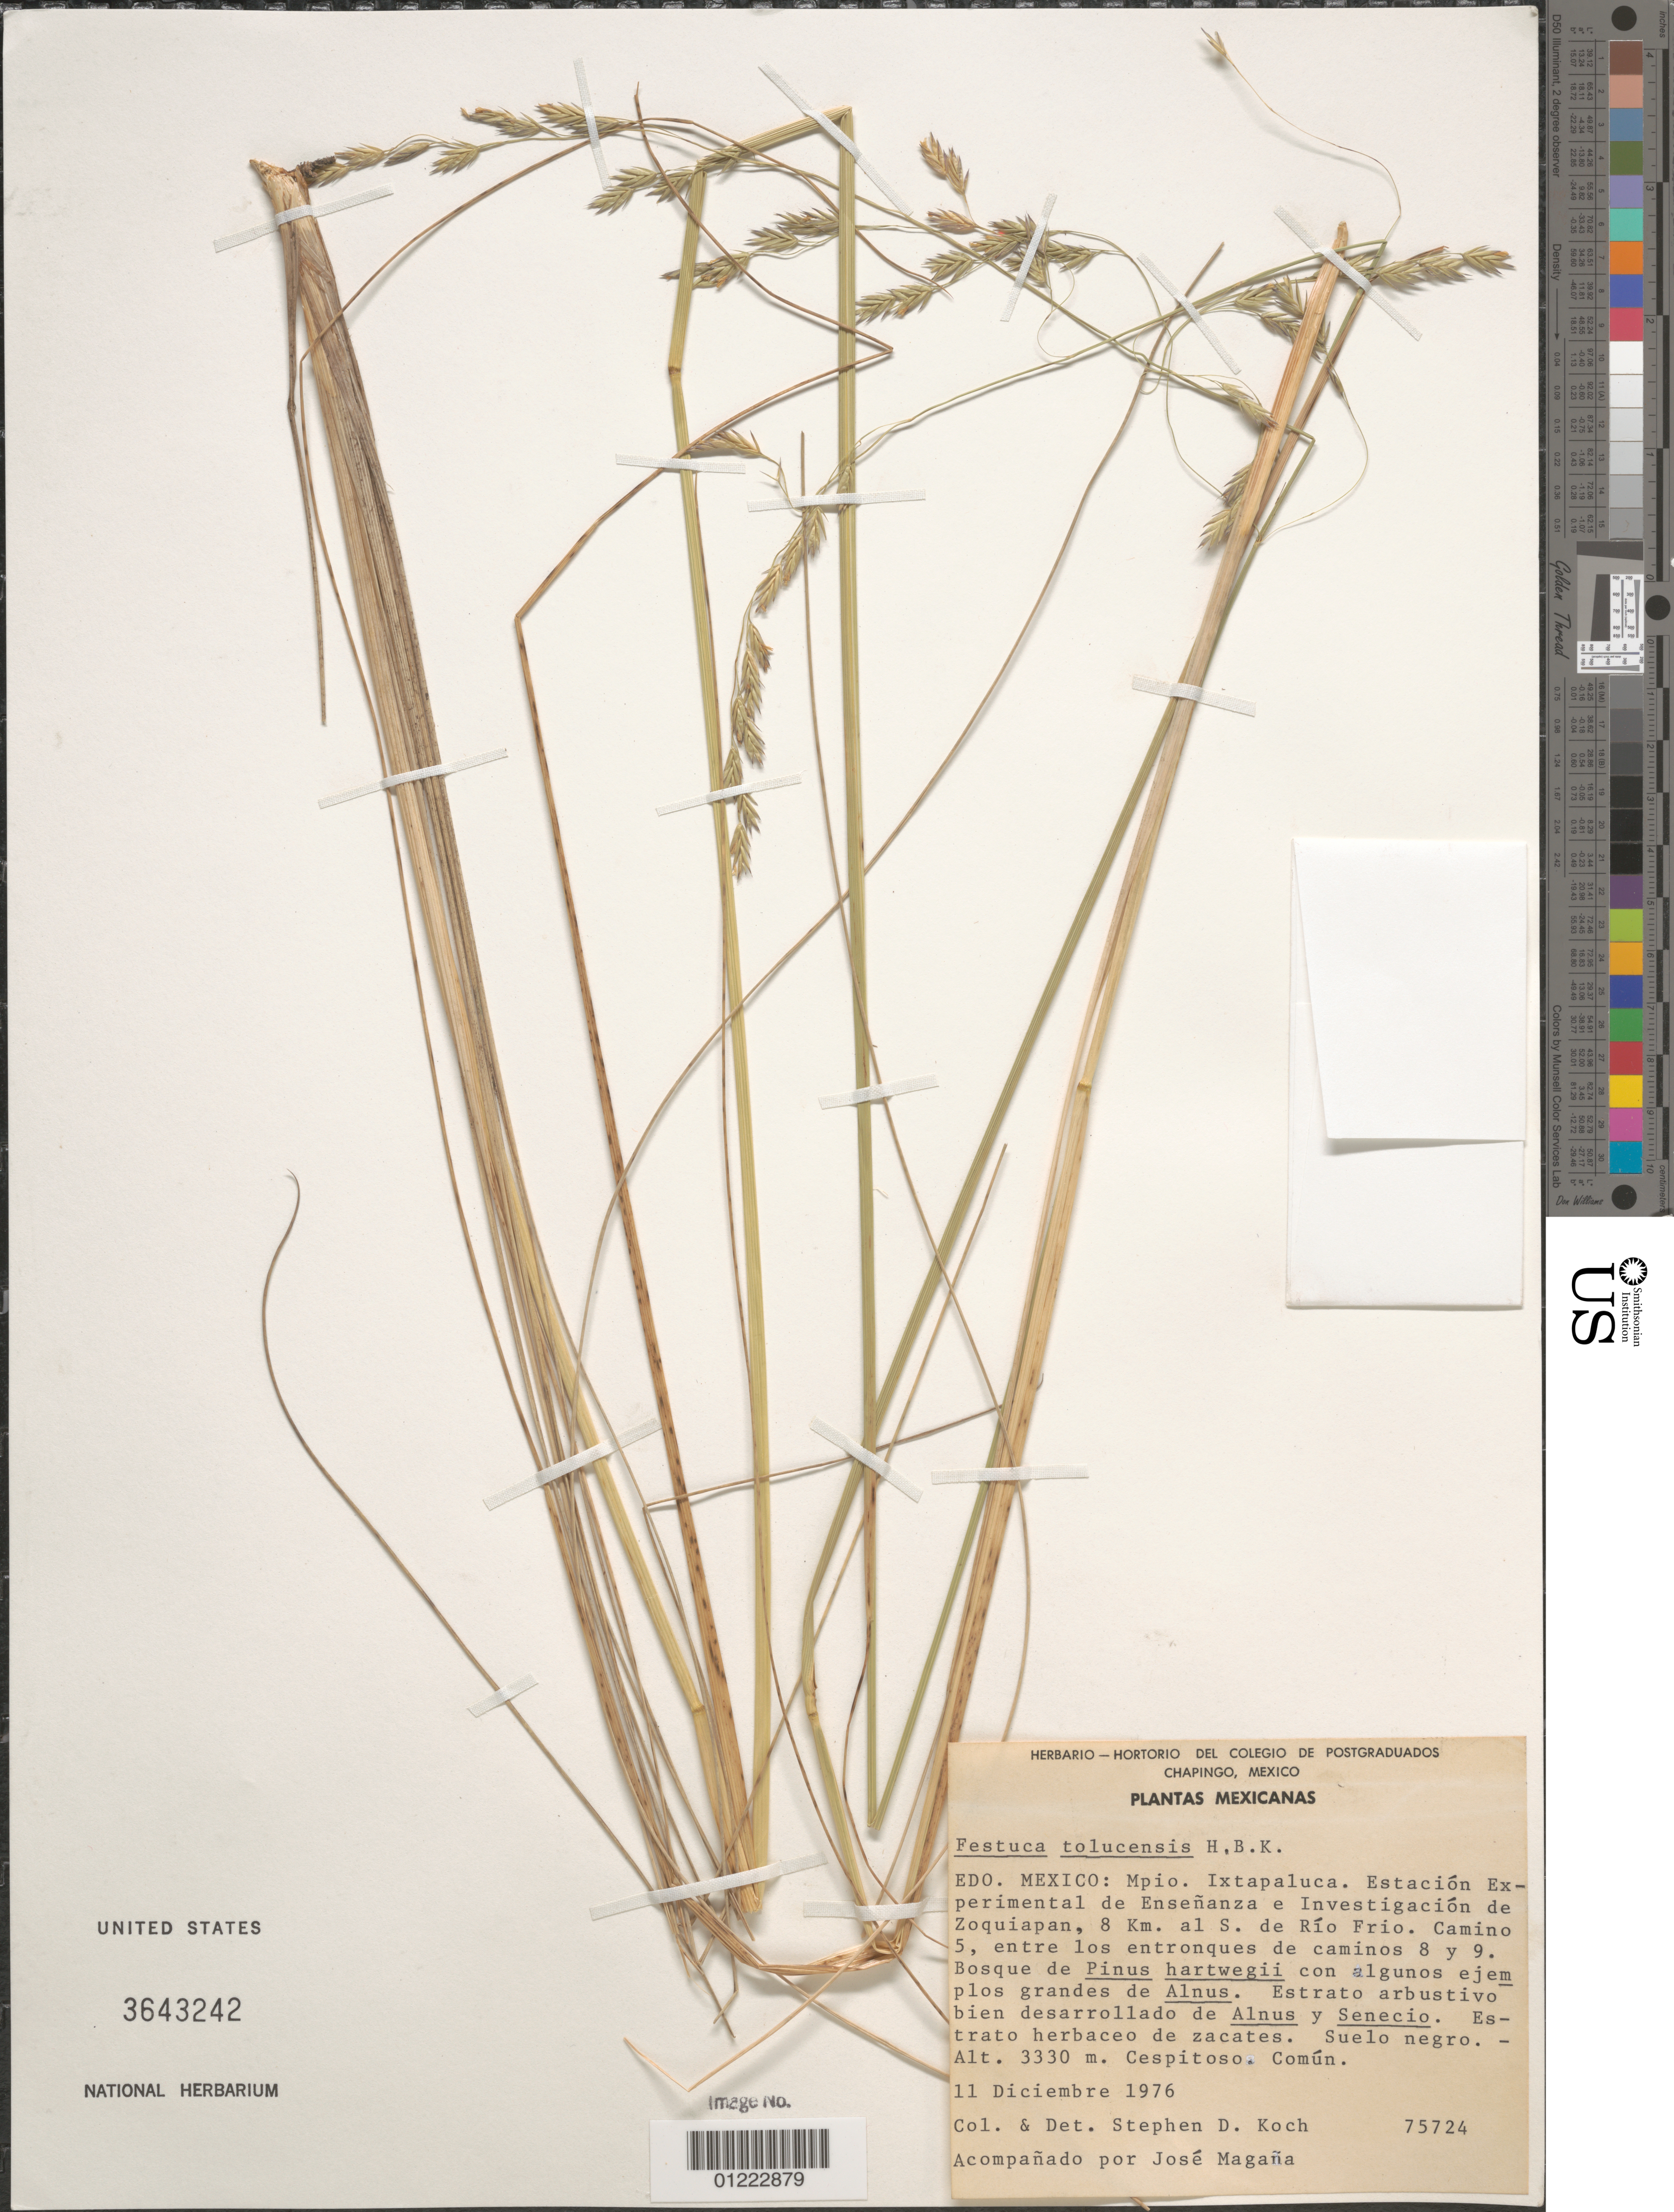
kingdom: Plantae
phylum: Tracheophyta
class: Liliopsida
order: Poales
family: Poaceae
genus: Festuca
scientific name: Festuca tolucensis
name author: Kunth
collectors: S. D. Koch & J. L. Magaña M.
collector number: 75724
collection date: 1976-11-11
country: Mexico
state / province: México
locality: Mpio. Ixtapaluca. Estación Experimental de Enseñanza e Investigación de Zoquiapan, 8 Km. al S. de Río Frió. Camino 5, entre los entronques de caminos 8 and 9.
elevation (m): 3330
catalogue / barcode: US 3643242